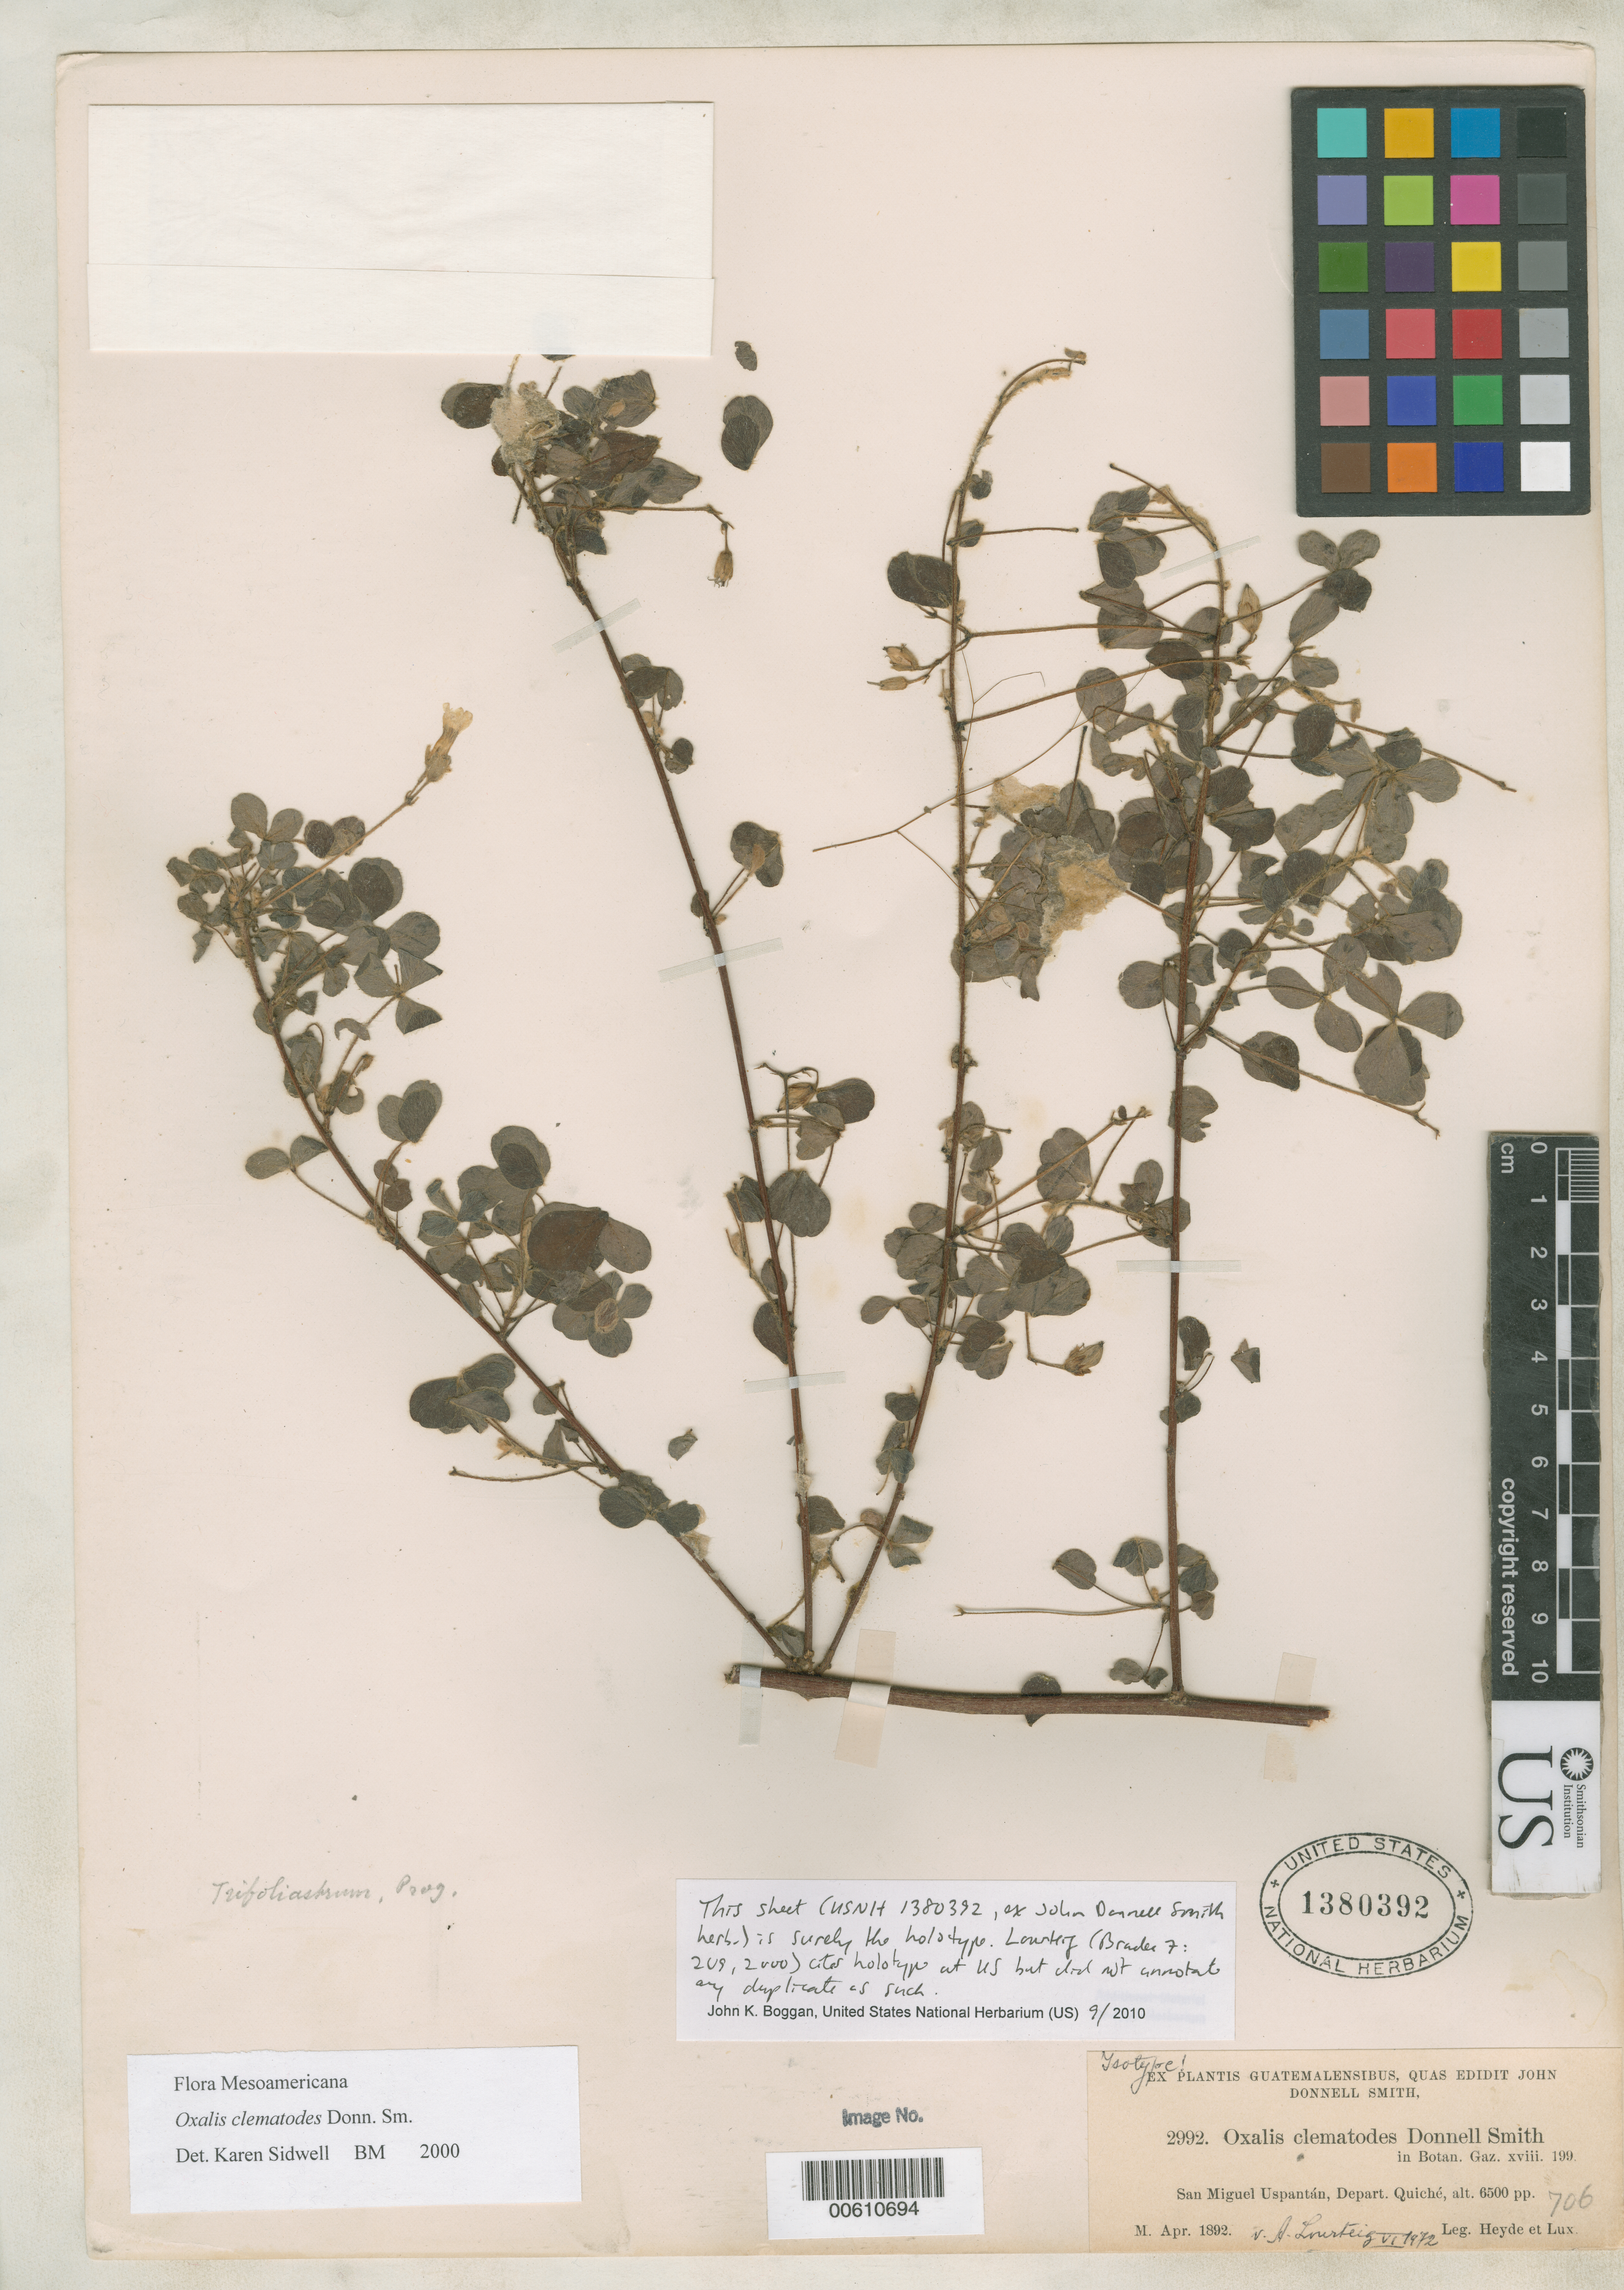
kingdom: Plantae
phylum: Tracheophyta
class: Magnoliopsida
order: Oxalidales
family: Oxalidaceae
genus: Oxalis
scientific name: Oxalis clematodes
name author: Donn. Sm.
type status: Holotype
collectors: E. T. Heyde & E. Lux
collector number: J.D.S. 2992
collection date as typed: Apr 1892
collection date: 1892-04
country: Guatemala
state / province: El Quiché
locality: San Miguel Uspantan.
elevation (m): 1981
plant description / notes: Specimen ex John Donnell Smith herbarium. This sheet annotated as "isotype" by A. Lourteig (1972) but is surely the holotype.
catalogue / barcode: US 1380392